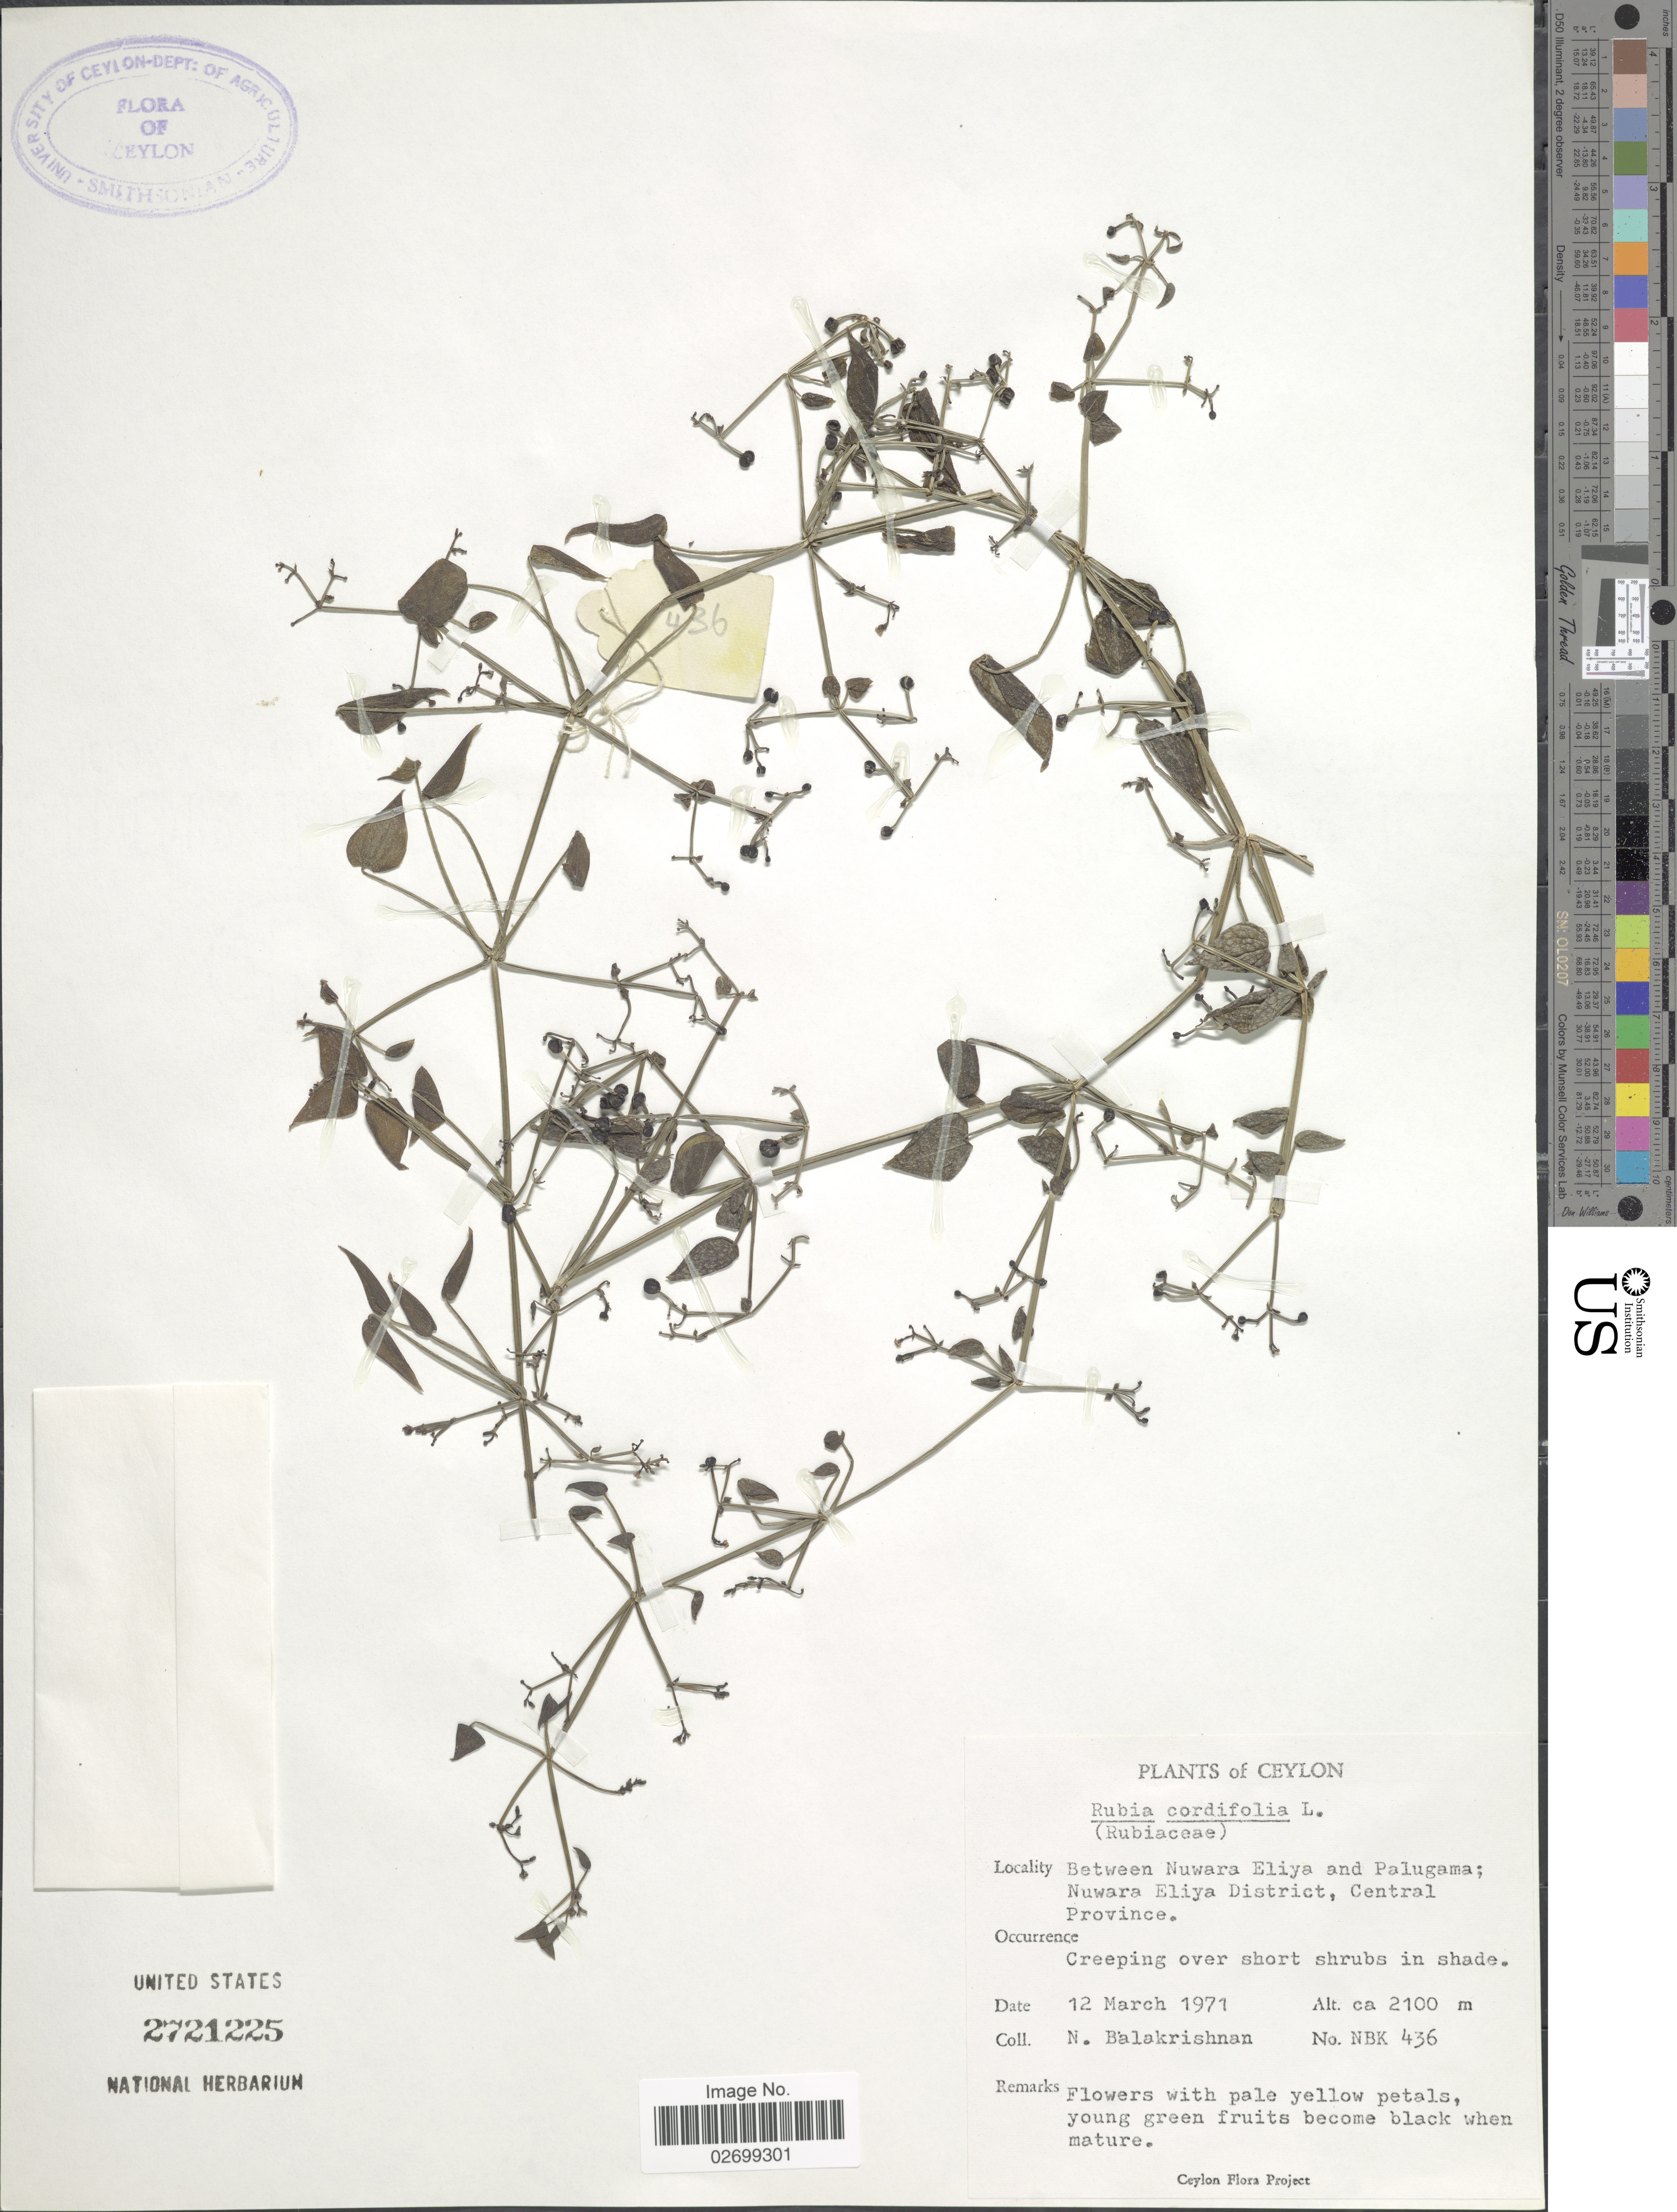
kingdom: Plantae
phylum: Tracheophyta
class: Magnoliopsida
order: Gentianales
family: Rubiaceae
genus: Rubia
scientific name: Rubia cordifolia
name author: L.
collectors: N. Balakrishnan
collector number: NBK436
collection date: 1971-03-12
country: Sri Lanka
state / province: Central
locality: Ceylon, Between Nuwara Eliya and Palugama; Nuwara Eliya District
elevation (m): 2100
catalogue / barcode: US 2721225